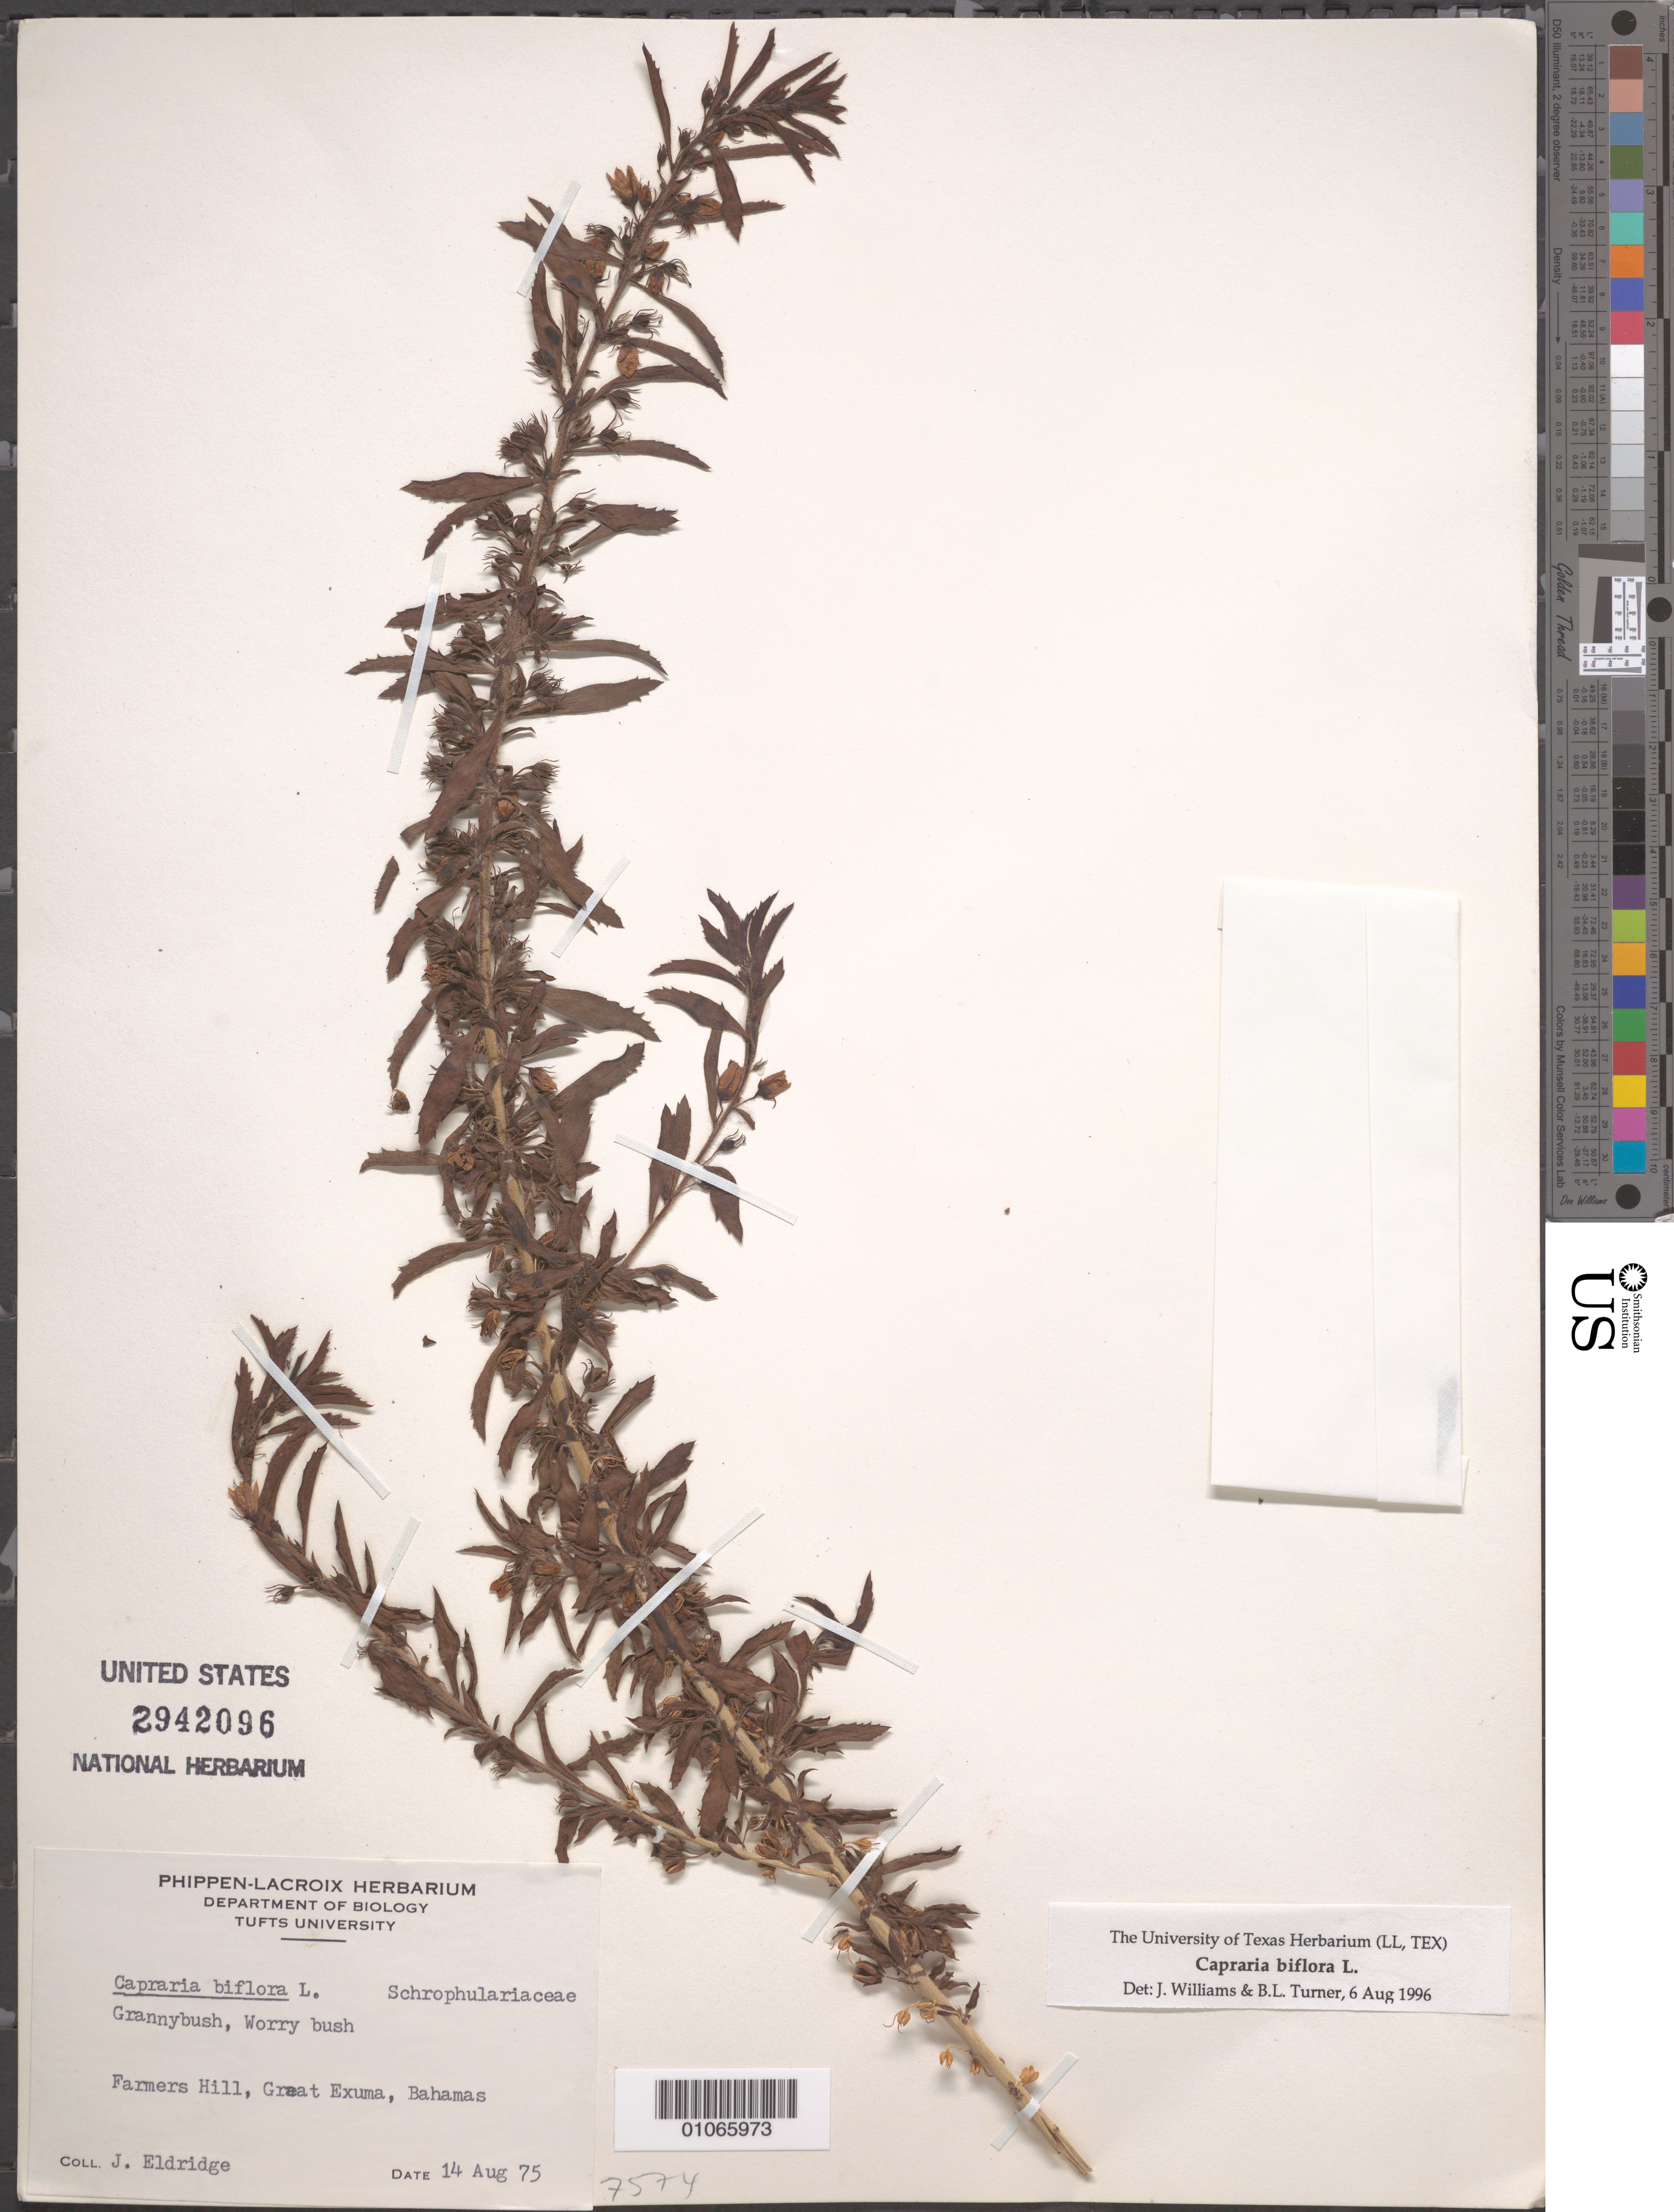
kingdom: Plantae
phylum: Tracheophyta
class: Magnoliopsida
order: Lamiales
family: Scrophulariaceae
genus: Capraria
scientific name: Capraria biflora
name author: L.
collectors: J. Eldridge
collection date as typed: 14 Aug 1975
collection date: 1975-08-14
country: Bahamas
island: Great Exuma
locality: Farmers Hill.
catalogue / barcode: US 2942096